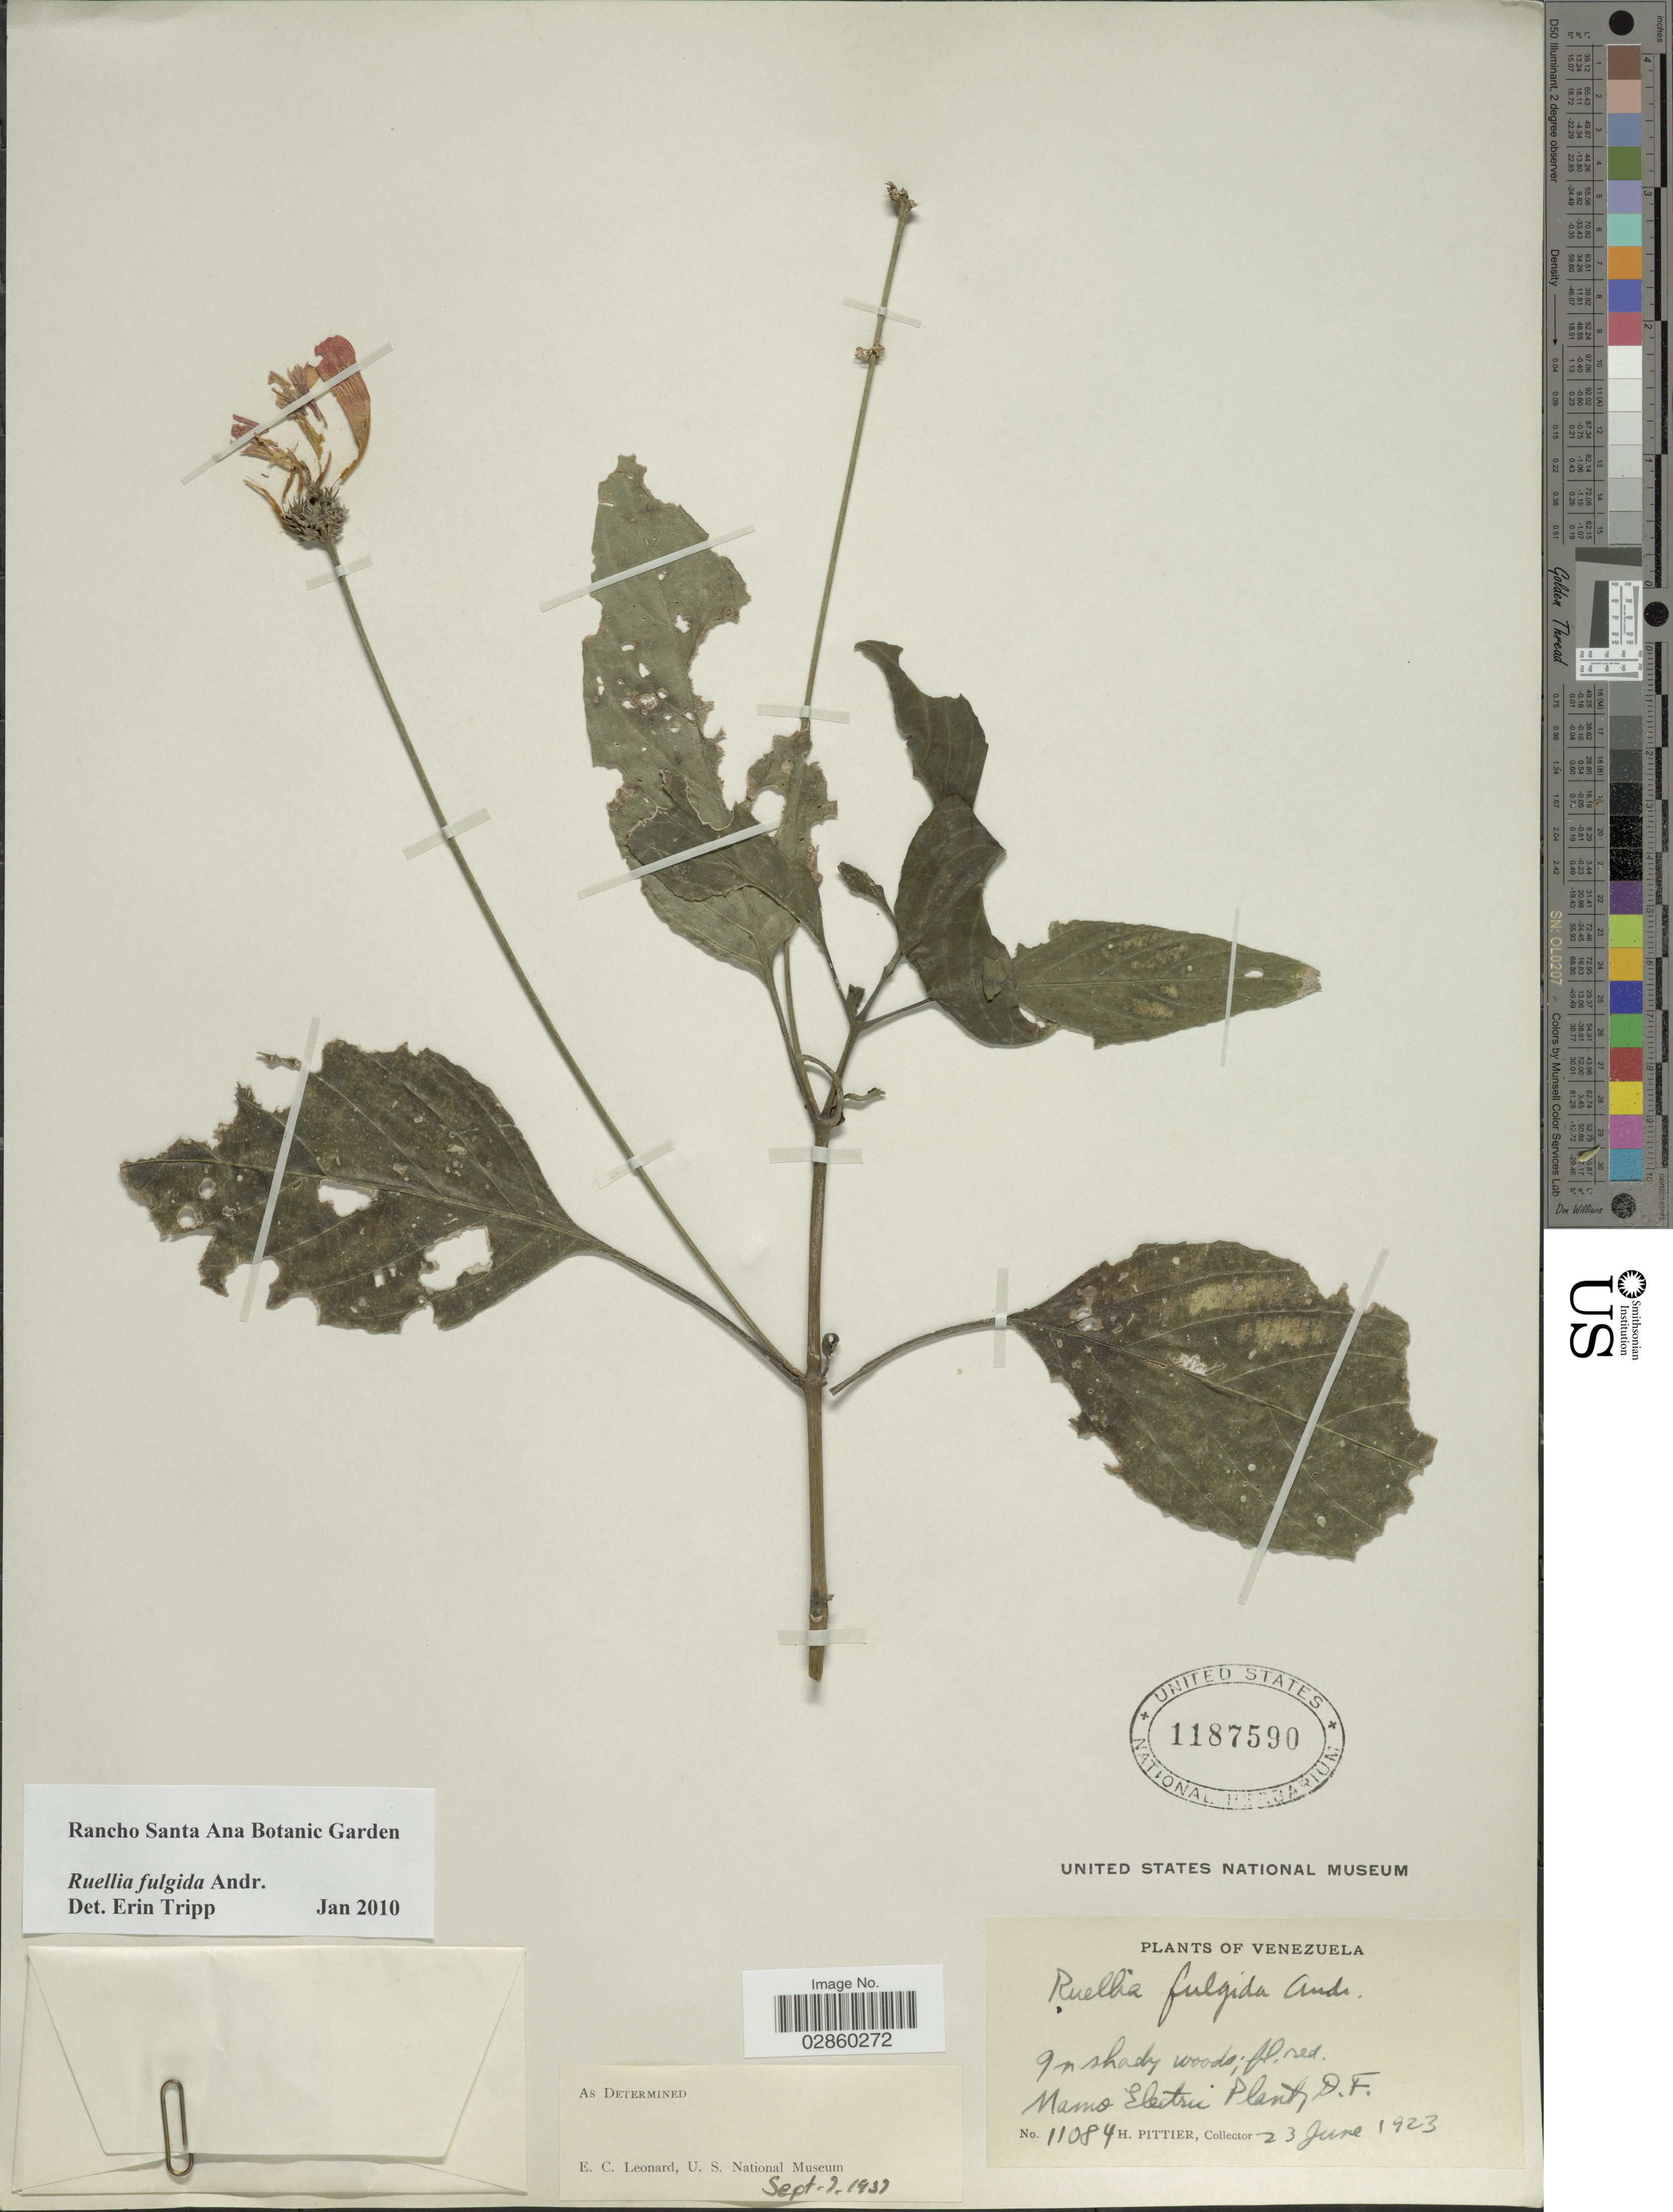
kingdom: Plantae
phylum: Tracheophyta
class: Magnoliopsida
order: Lamiales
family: Acanthaceae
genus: Ruellia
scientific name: Ruellia fulgida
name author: Andrews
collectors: H. F. Pittier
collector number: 11084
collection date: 1923-06-23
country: Venezuela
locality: Mamo Electric Plant, D.F.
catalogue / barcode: US 1187590